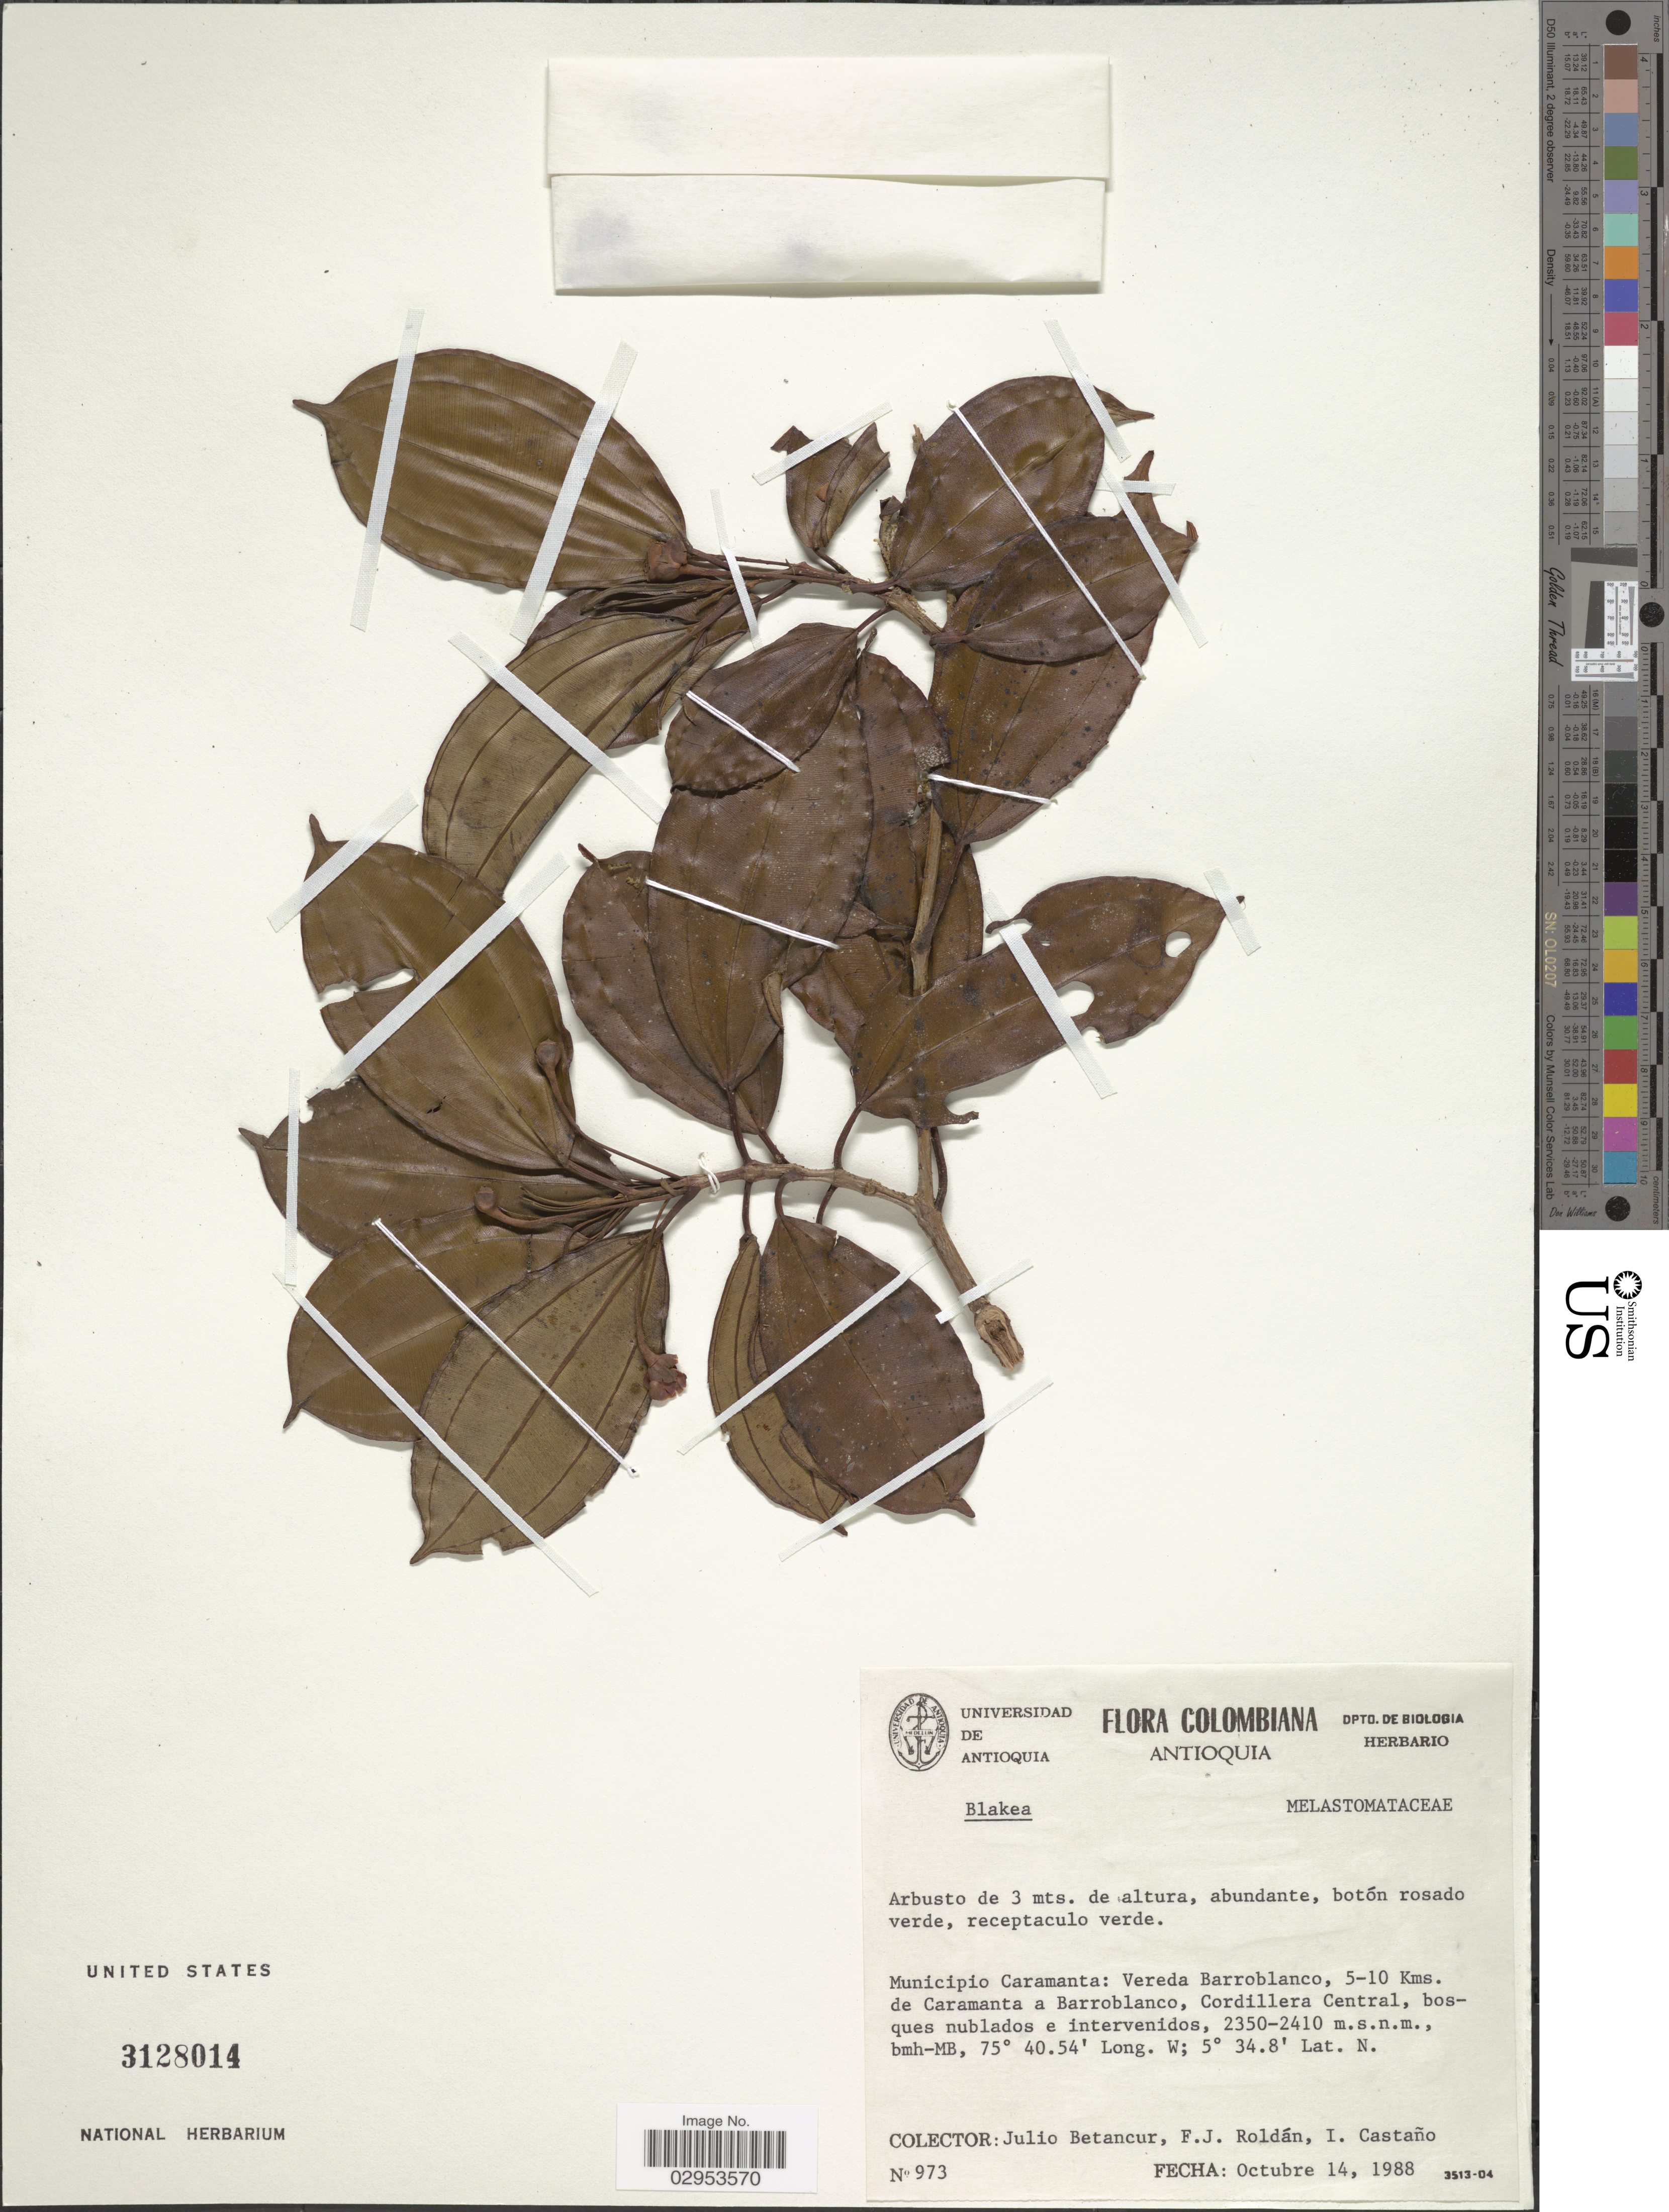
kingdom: Plantae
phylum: Tracheophyta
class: Magnoliopsida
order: Myrtales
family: Melastomataceae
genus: Blakea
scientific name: Blakea sp.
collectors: J. Betancur, F. J. Roldán & I. Castaño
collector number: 973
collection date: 1988-10-14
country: Colombia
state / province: Antioquia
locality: Municipio Caramenta: Vereda Barroblanco, 5-10 Kms. de Caramanta a Barroblanco, Cordillera Central. Bmh-MB.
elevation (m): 2350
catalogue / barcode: US 3128014